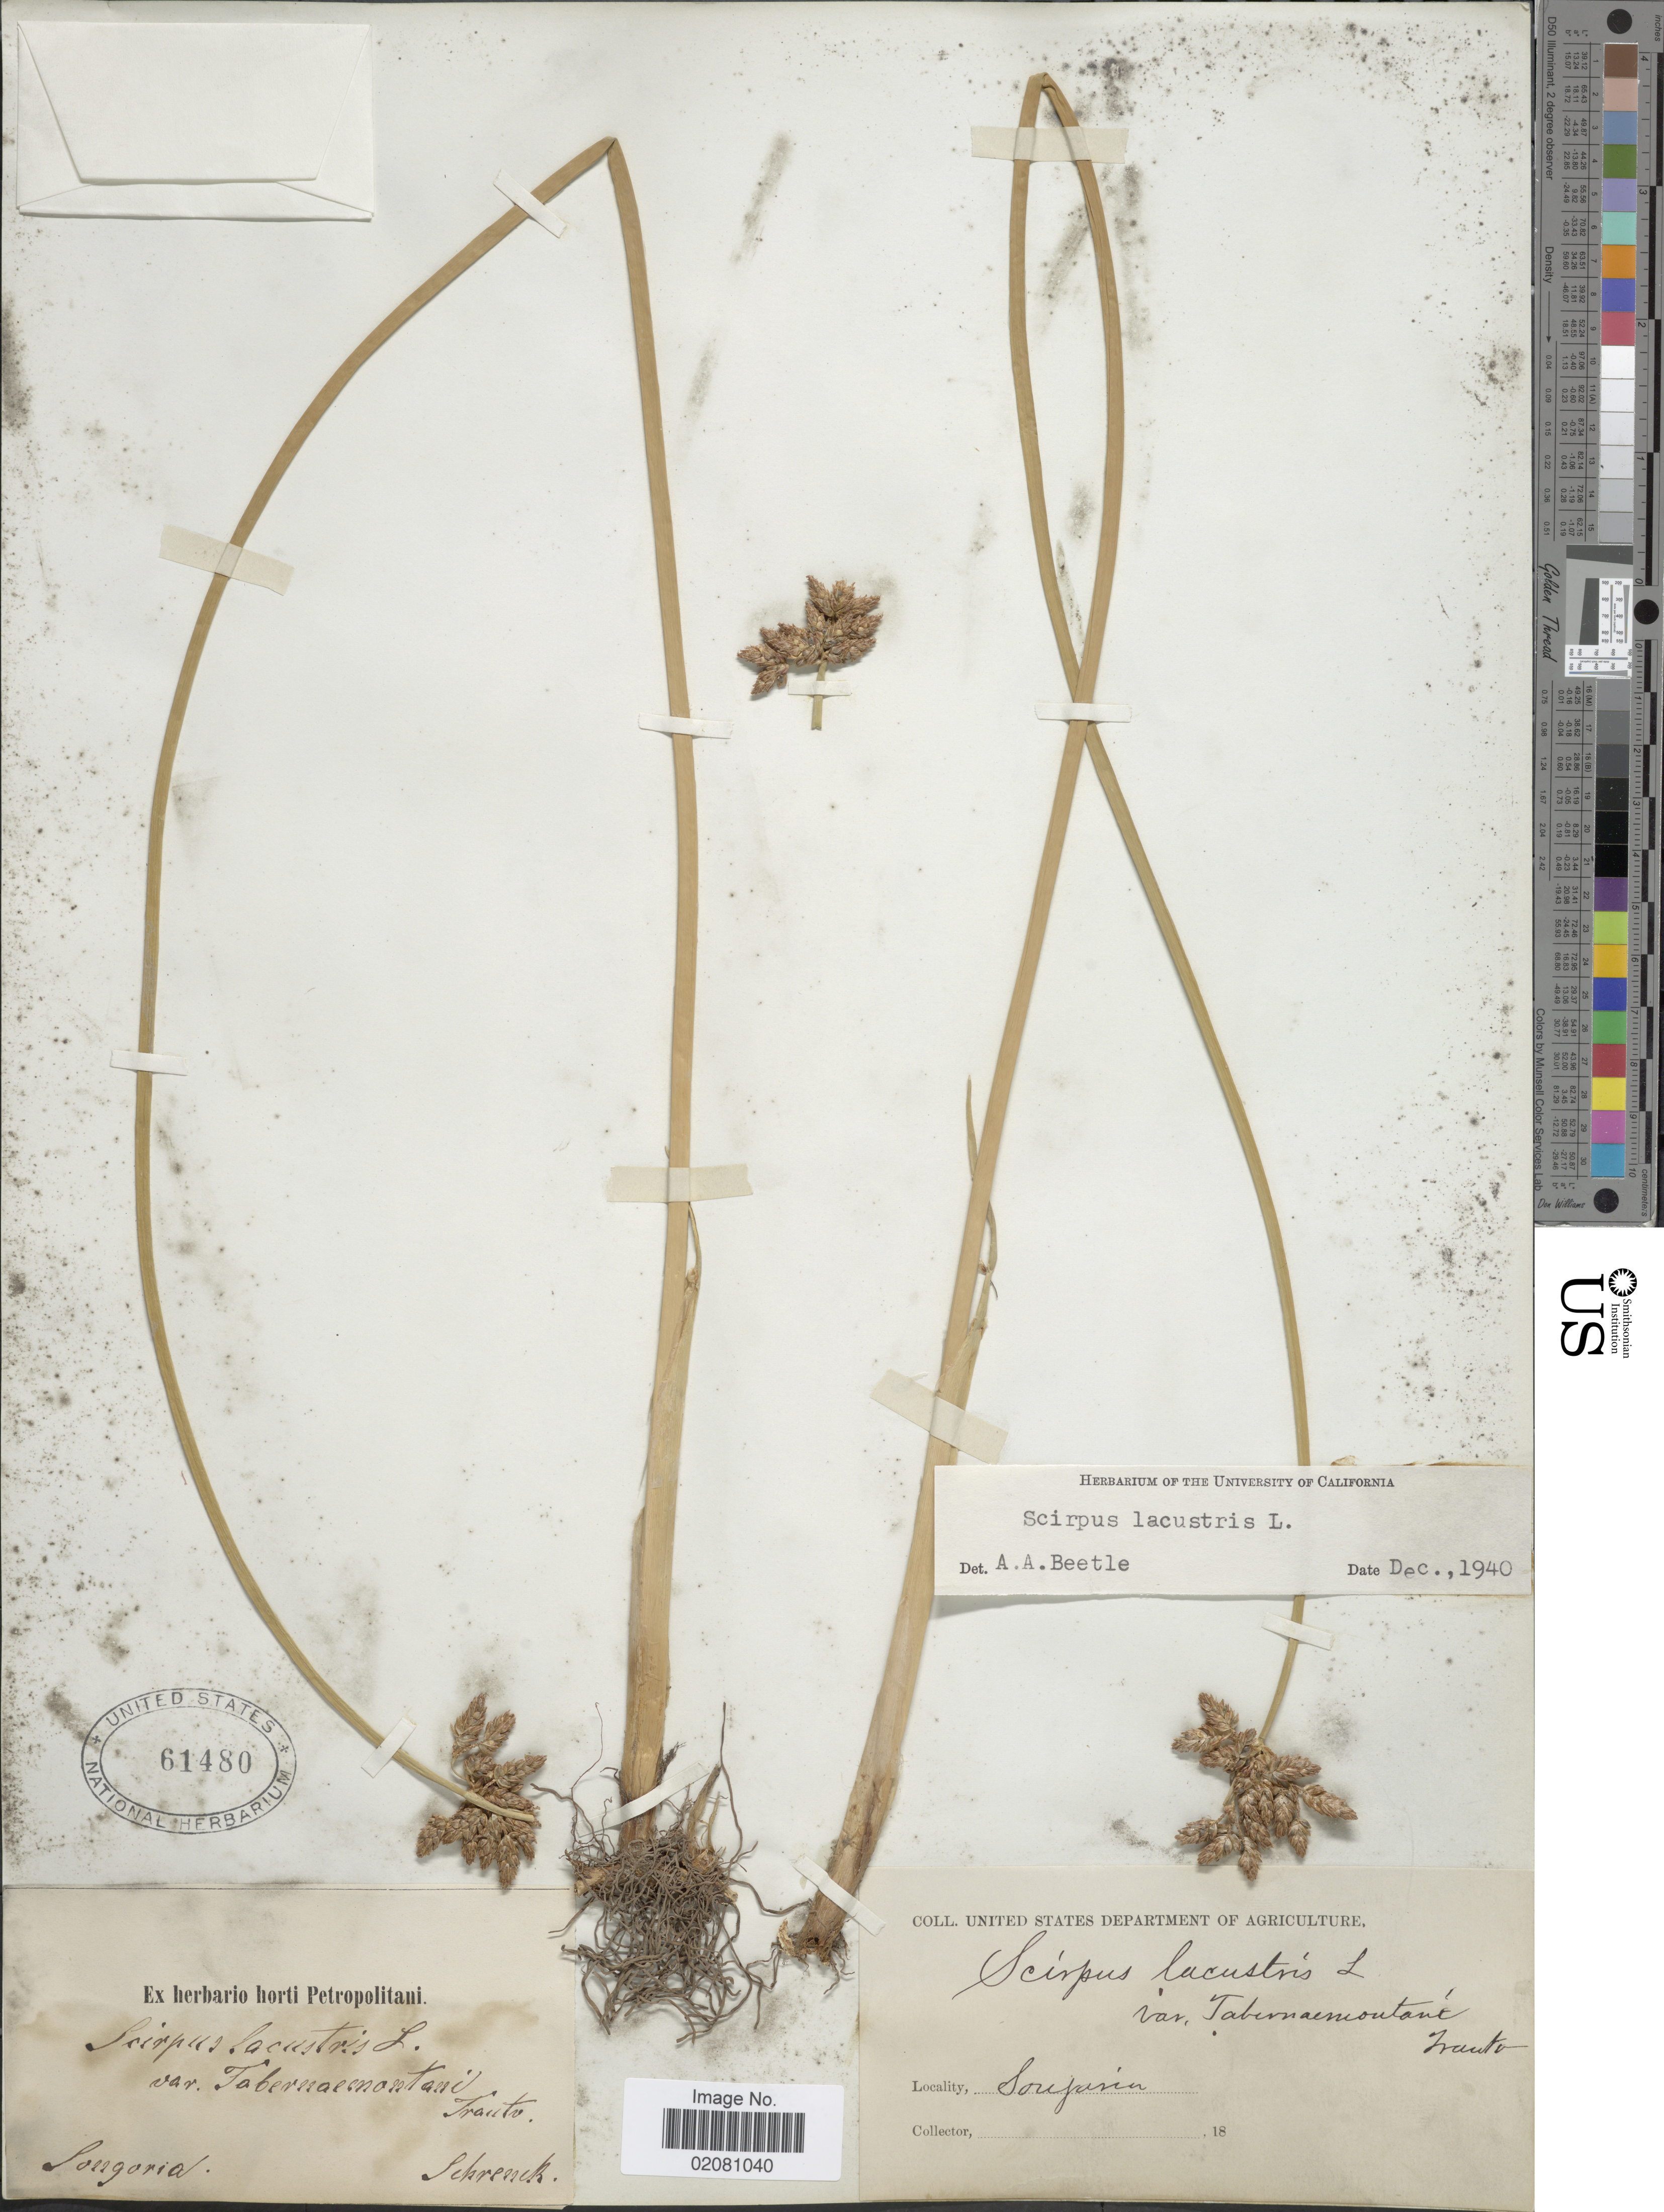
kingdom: Plantae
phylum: Tracheophyta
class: Liliopsida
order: Poales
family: Cyperaceae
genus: Schoenoplectus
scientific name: Schoenoplectus lacustris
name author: (L.) Palla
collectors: A.G. Schrenk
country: Kazakhstan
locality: Songoria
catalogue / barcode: US 61480